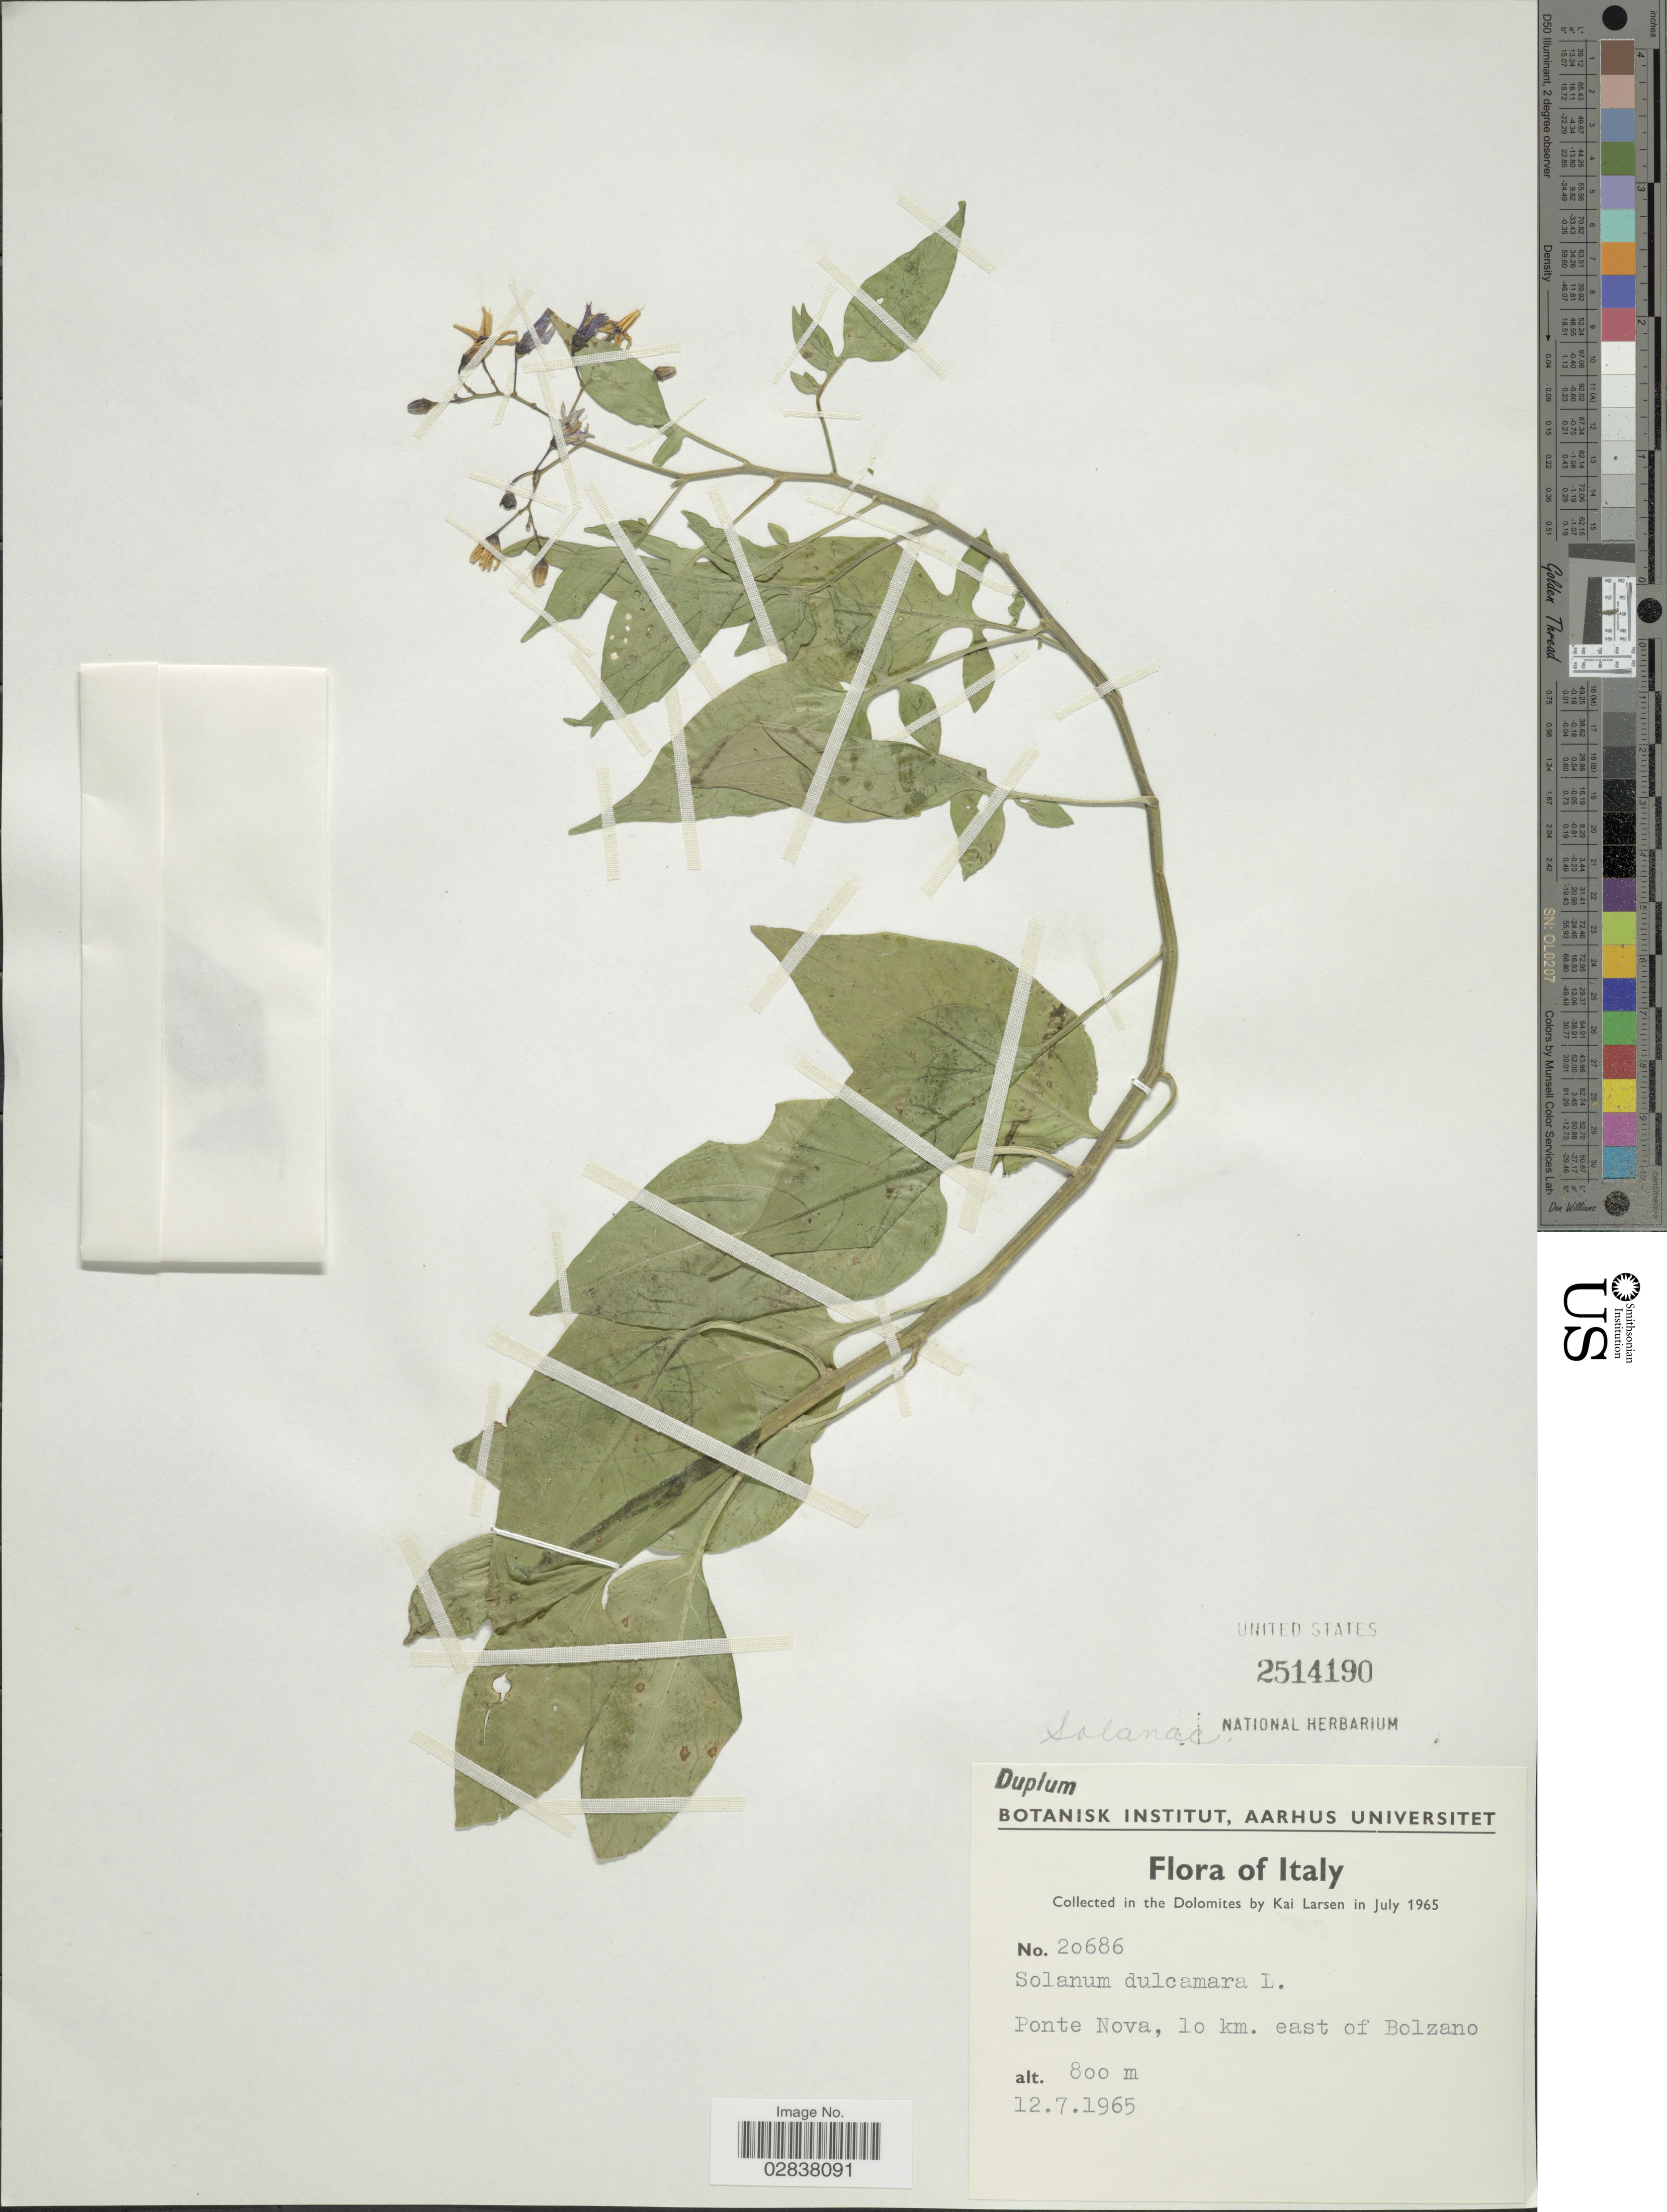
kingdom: Plantae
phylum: Tracheophyta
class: Magnoliopsida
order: Solanales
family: Solanaceae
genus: Solanum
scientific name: Solanum dulcamara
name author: L.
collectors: K. Larsen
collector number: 20686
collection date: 1965-07-12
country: Italy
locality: Dolomites, Ponte Nova. 10 km. east of Bolzano.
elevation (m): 800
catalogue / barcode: US 2514190